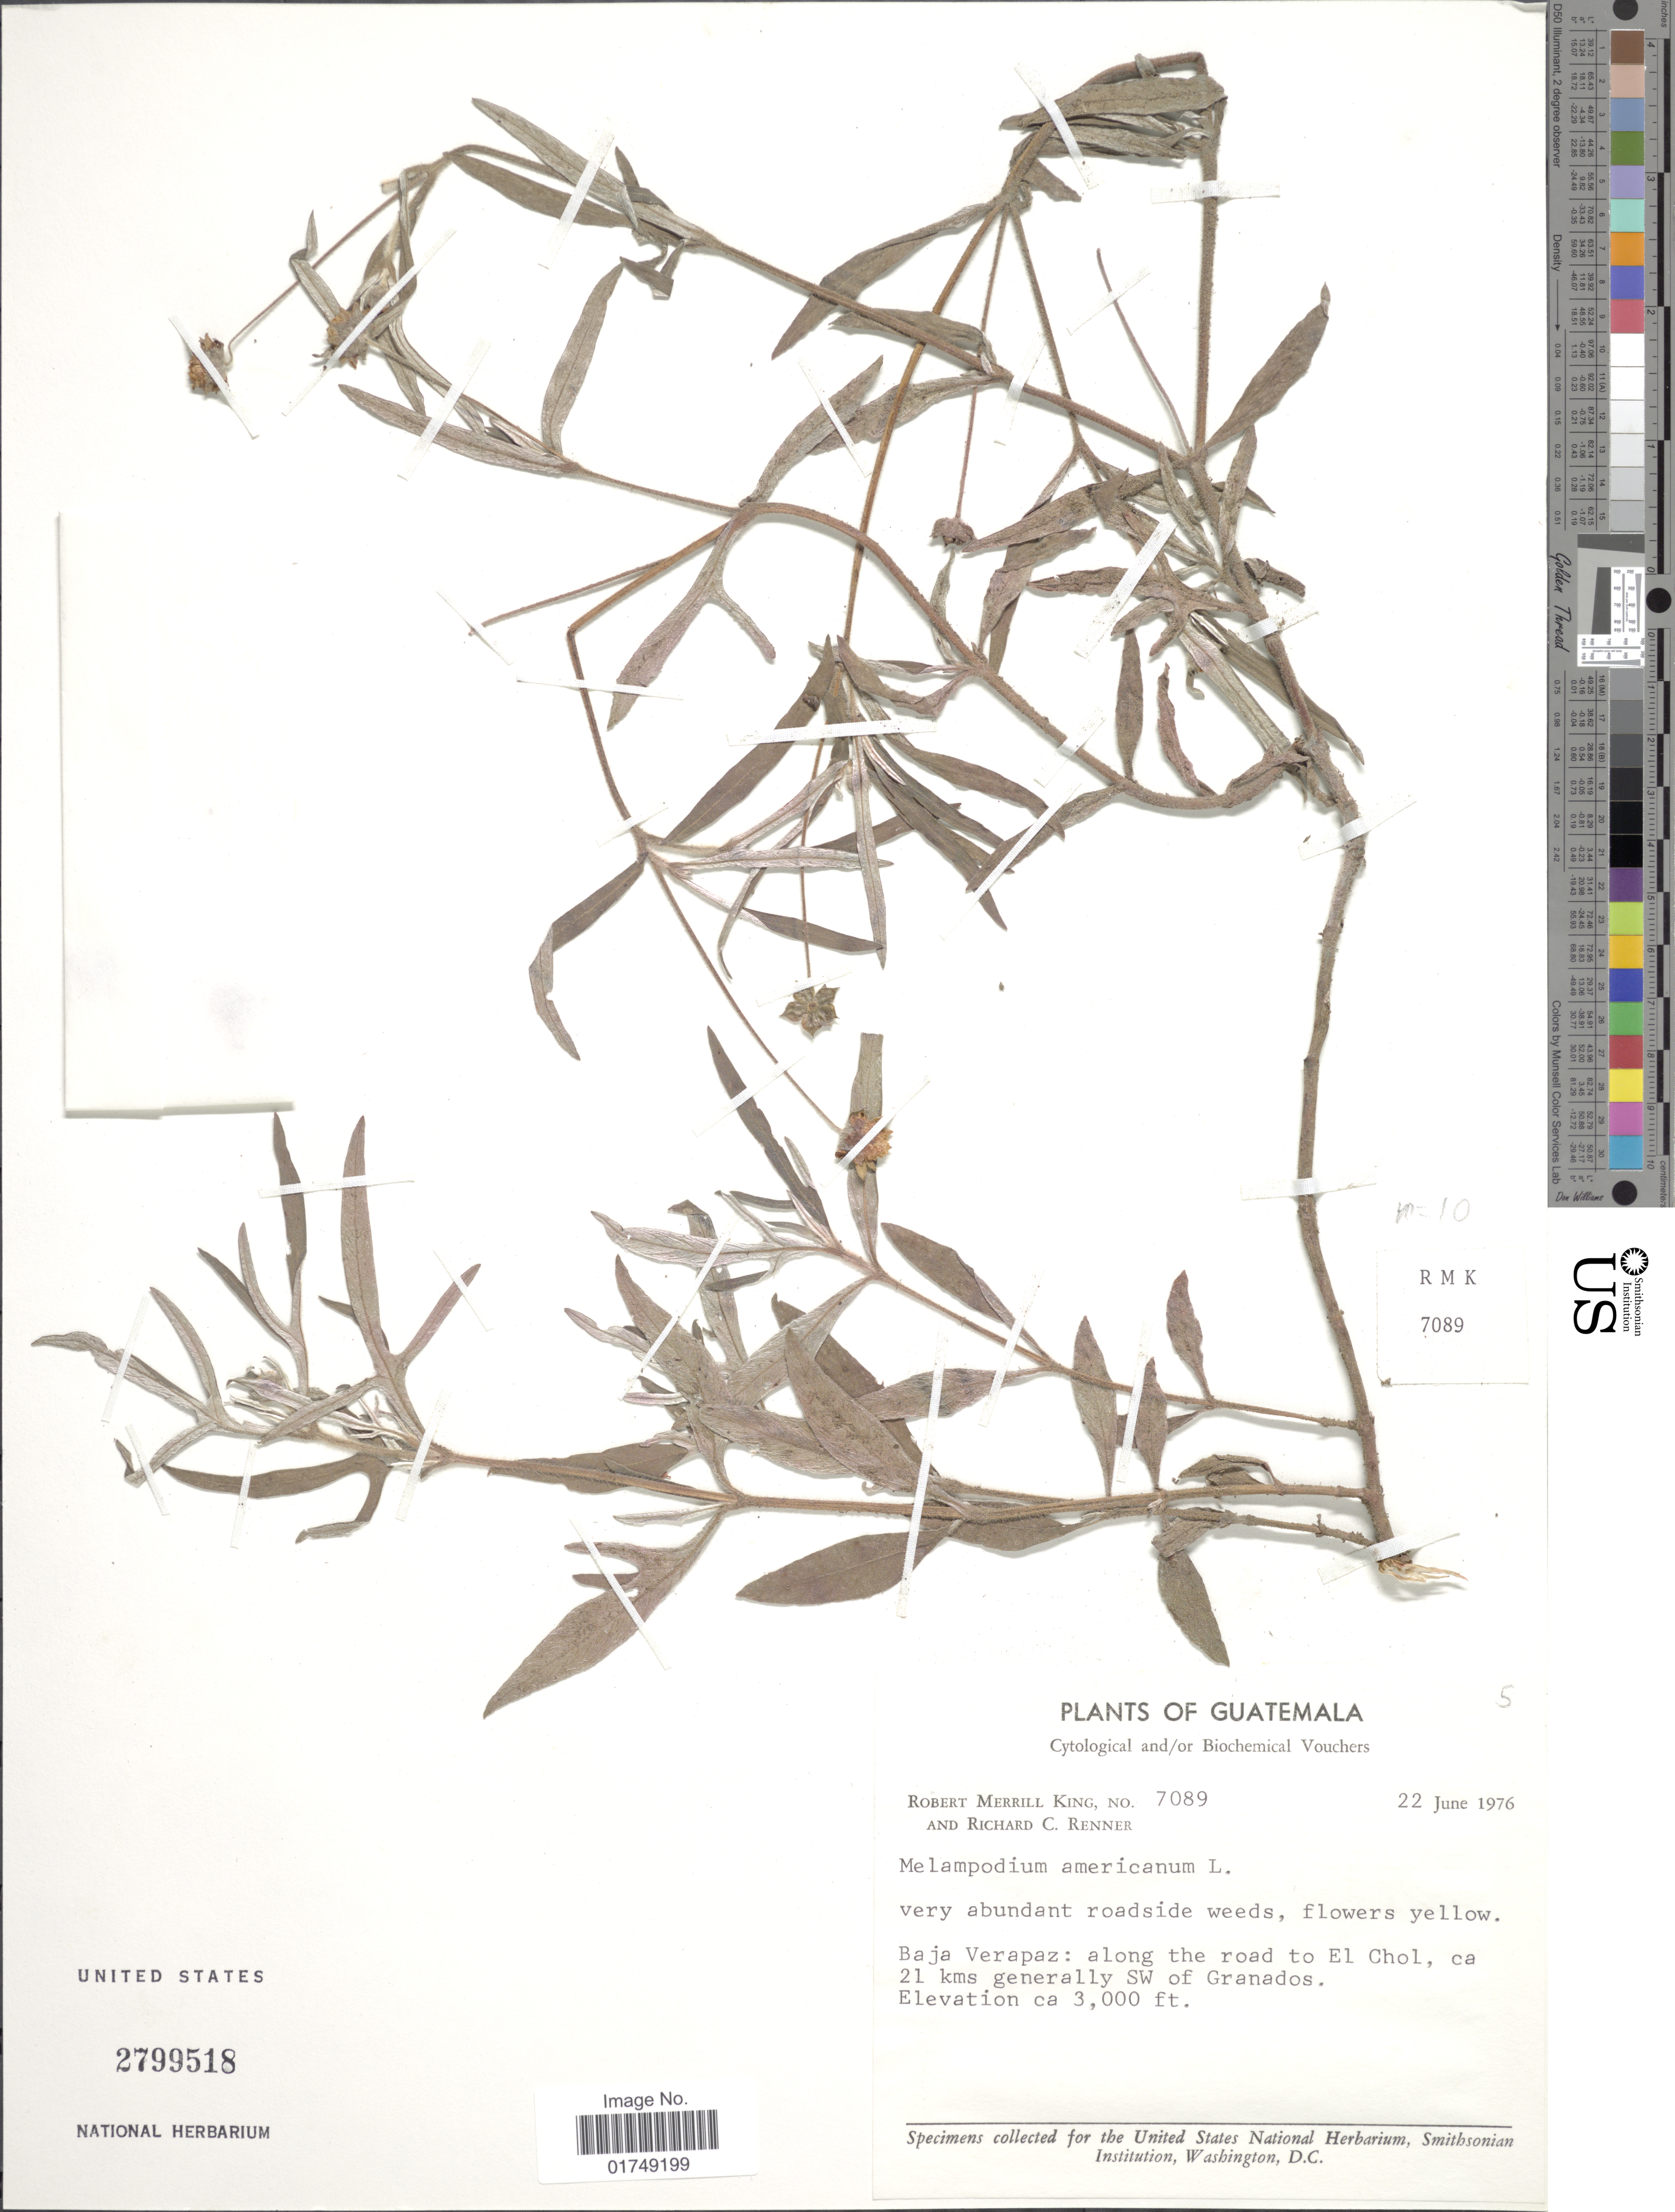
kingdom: Plantae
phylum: Tracheophyta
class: Magnoliopsida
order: Asterales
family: Asteraceae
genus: Melampodium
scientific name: Melampodium americanum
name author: L.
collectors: R. M. King & R. C. Renner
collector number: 7089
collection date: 1976-06-22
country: Guatemala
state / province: Baja Verapaz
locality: Along the road to El Chol, ca 21 kms generally SW of Granados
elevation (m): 914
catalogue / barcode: US 2799518